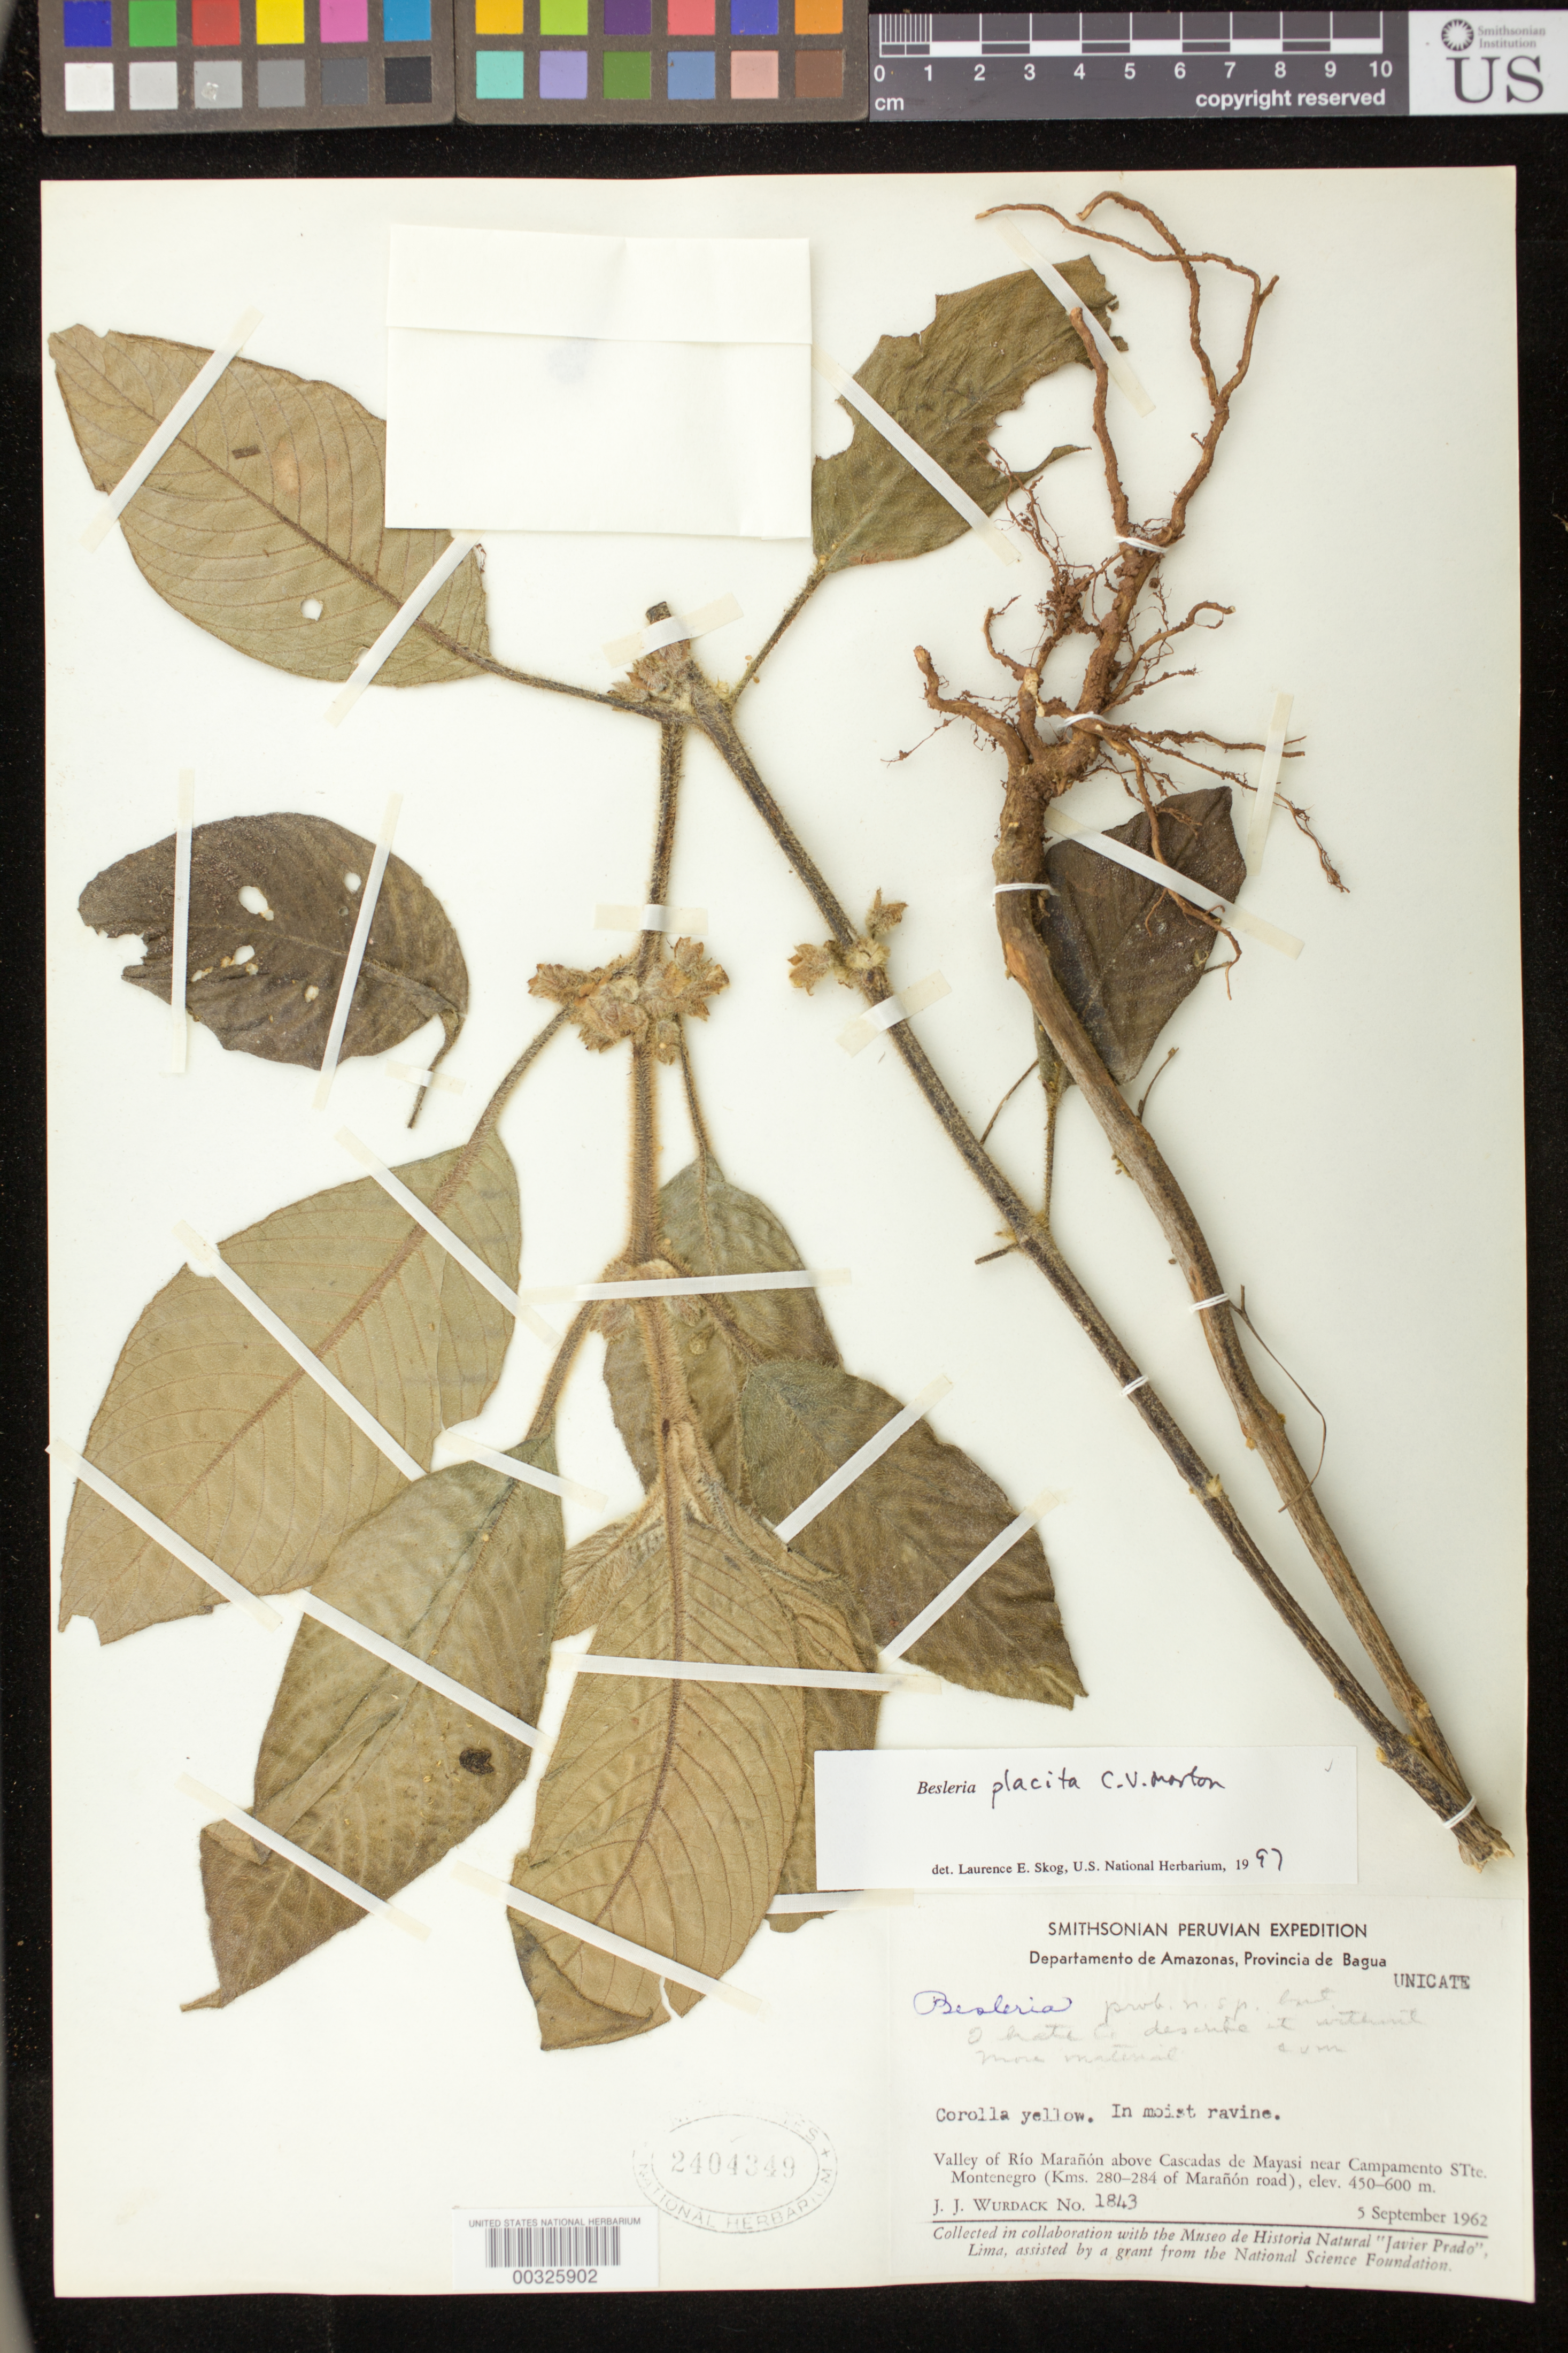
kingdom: Plantae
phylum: Tracheophyta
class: Magnoliopsida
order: Lamiales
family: Gesneriaceae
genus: Besleria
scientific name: Besleria placita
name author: C.V. Morton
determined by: Skog, Laurence E.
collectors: J. J. Wurdack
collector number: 1843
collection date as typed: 05 Sep 1962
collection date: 1962-09-05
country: Peru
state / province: Amazonas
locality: Prov. Bagua; Valley of Río Marañón above Cascadas de Mayasi near Campamento Stte. Montenegro (Kms. 280-284 of Marañón road)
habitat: In moist ravine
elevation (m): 450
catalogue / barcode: US 2404349